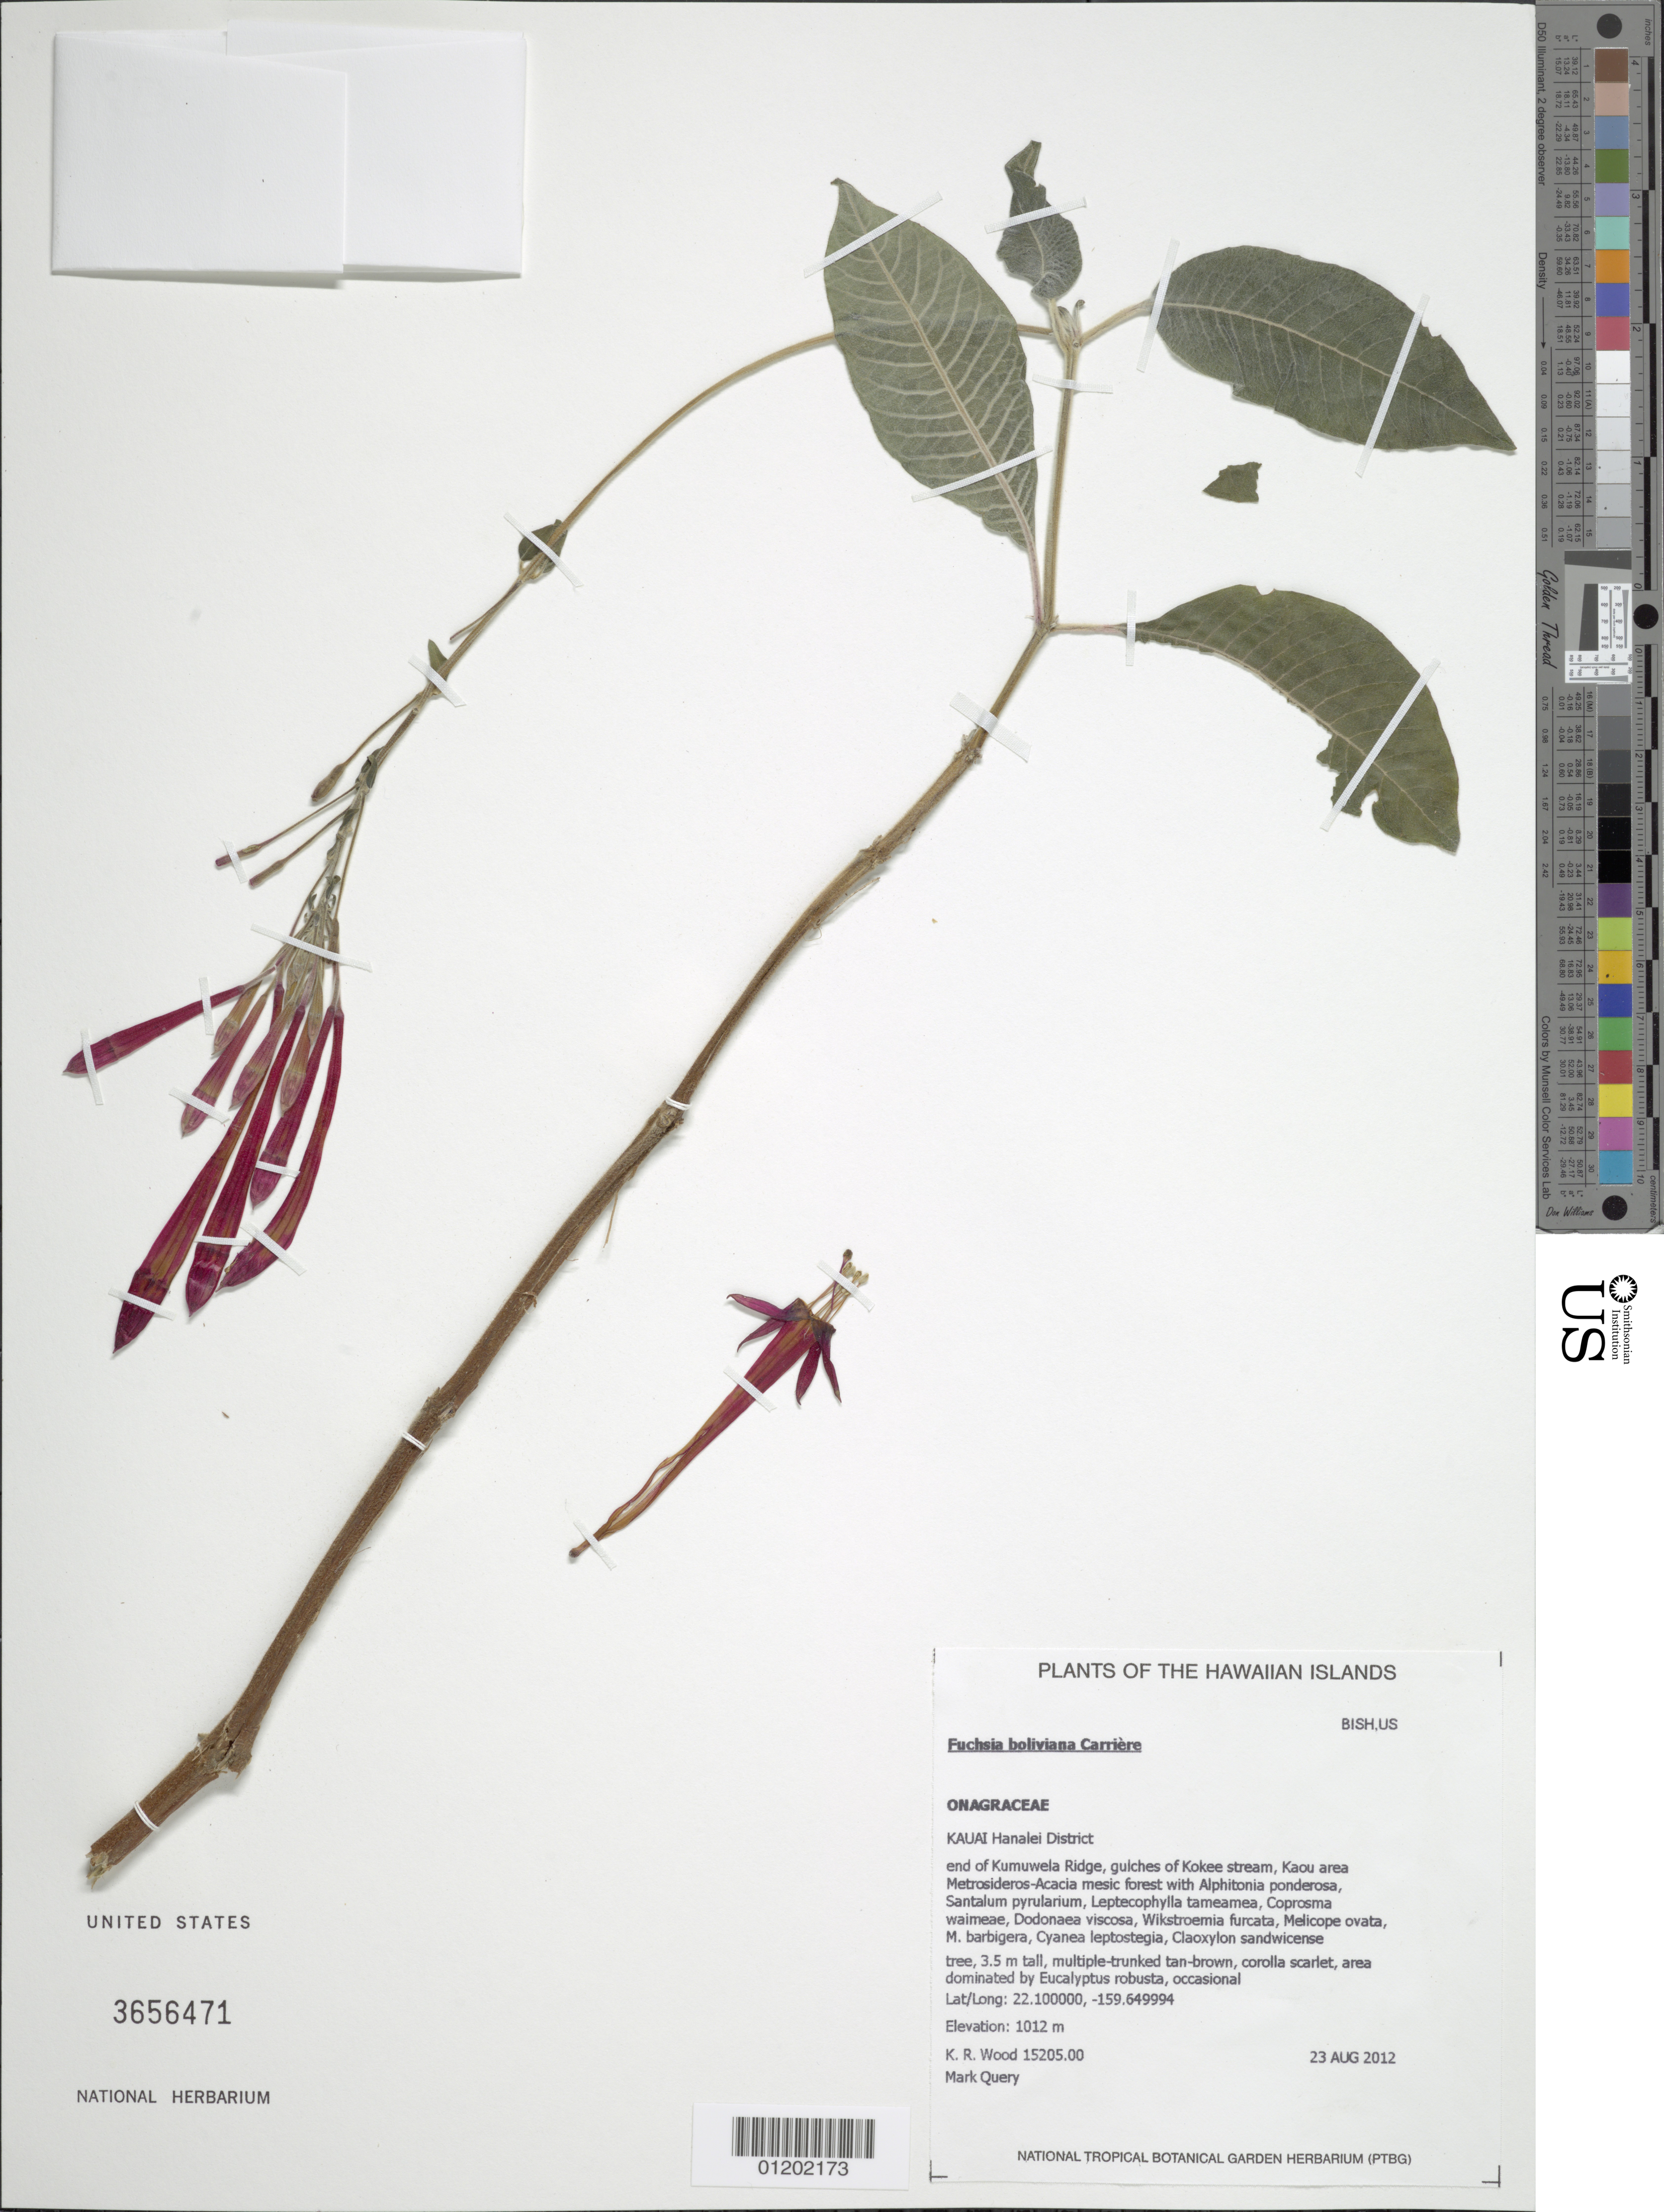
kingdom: Plantae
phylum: Tracheophyta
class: Magnoliopsida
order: Myrtales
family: Onagraceae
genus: Fuchsia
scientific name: Fuchsia boliviana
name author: Carrière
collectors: K. R. Wood & M. Query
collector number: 15205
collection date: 2012-08-23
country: United States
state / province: Hawaii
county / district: Kauai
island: Kaua'i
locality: End of Kumuwela Ridge, gulches of Kokee stream, Kaou area.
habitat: Mesic forest.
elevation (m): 1012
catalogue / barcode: US 3656471